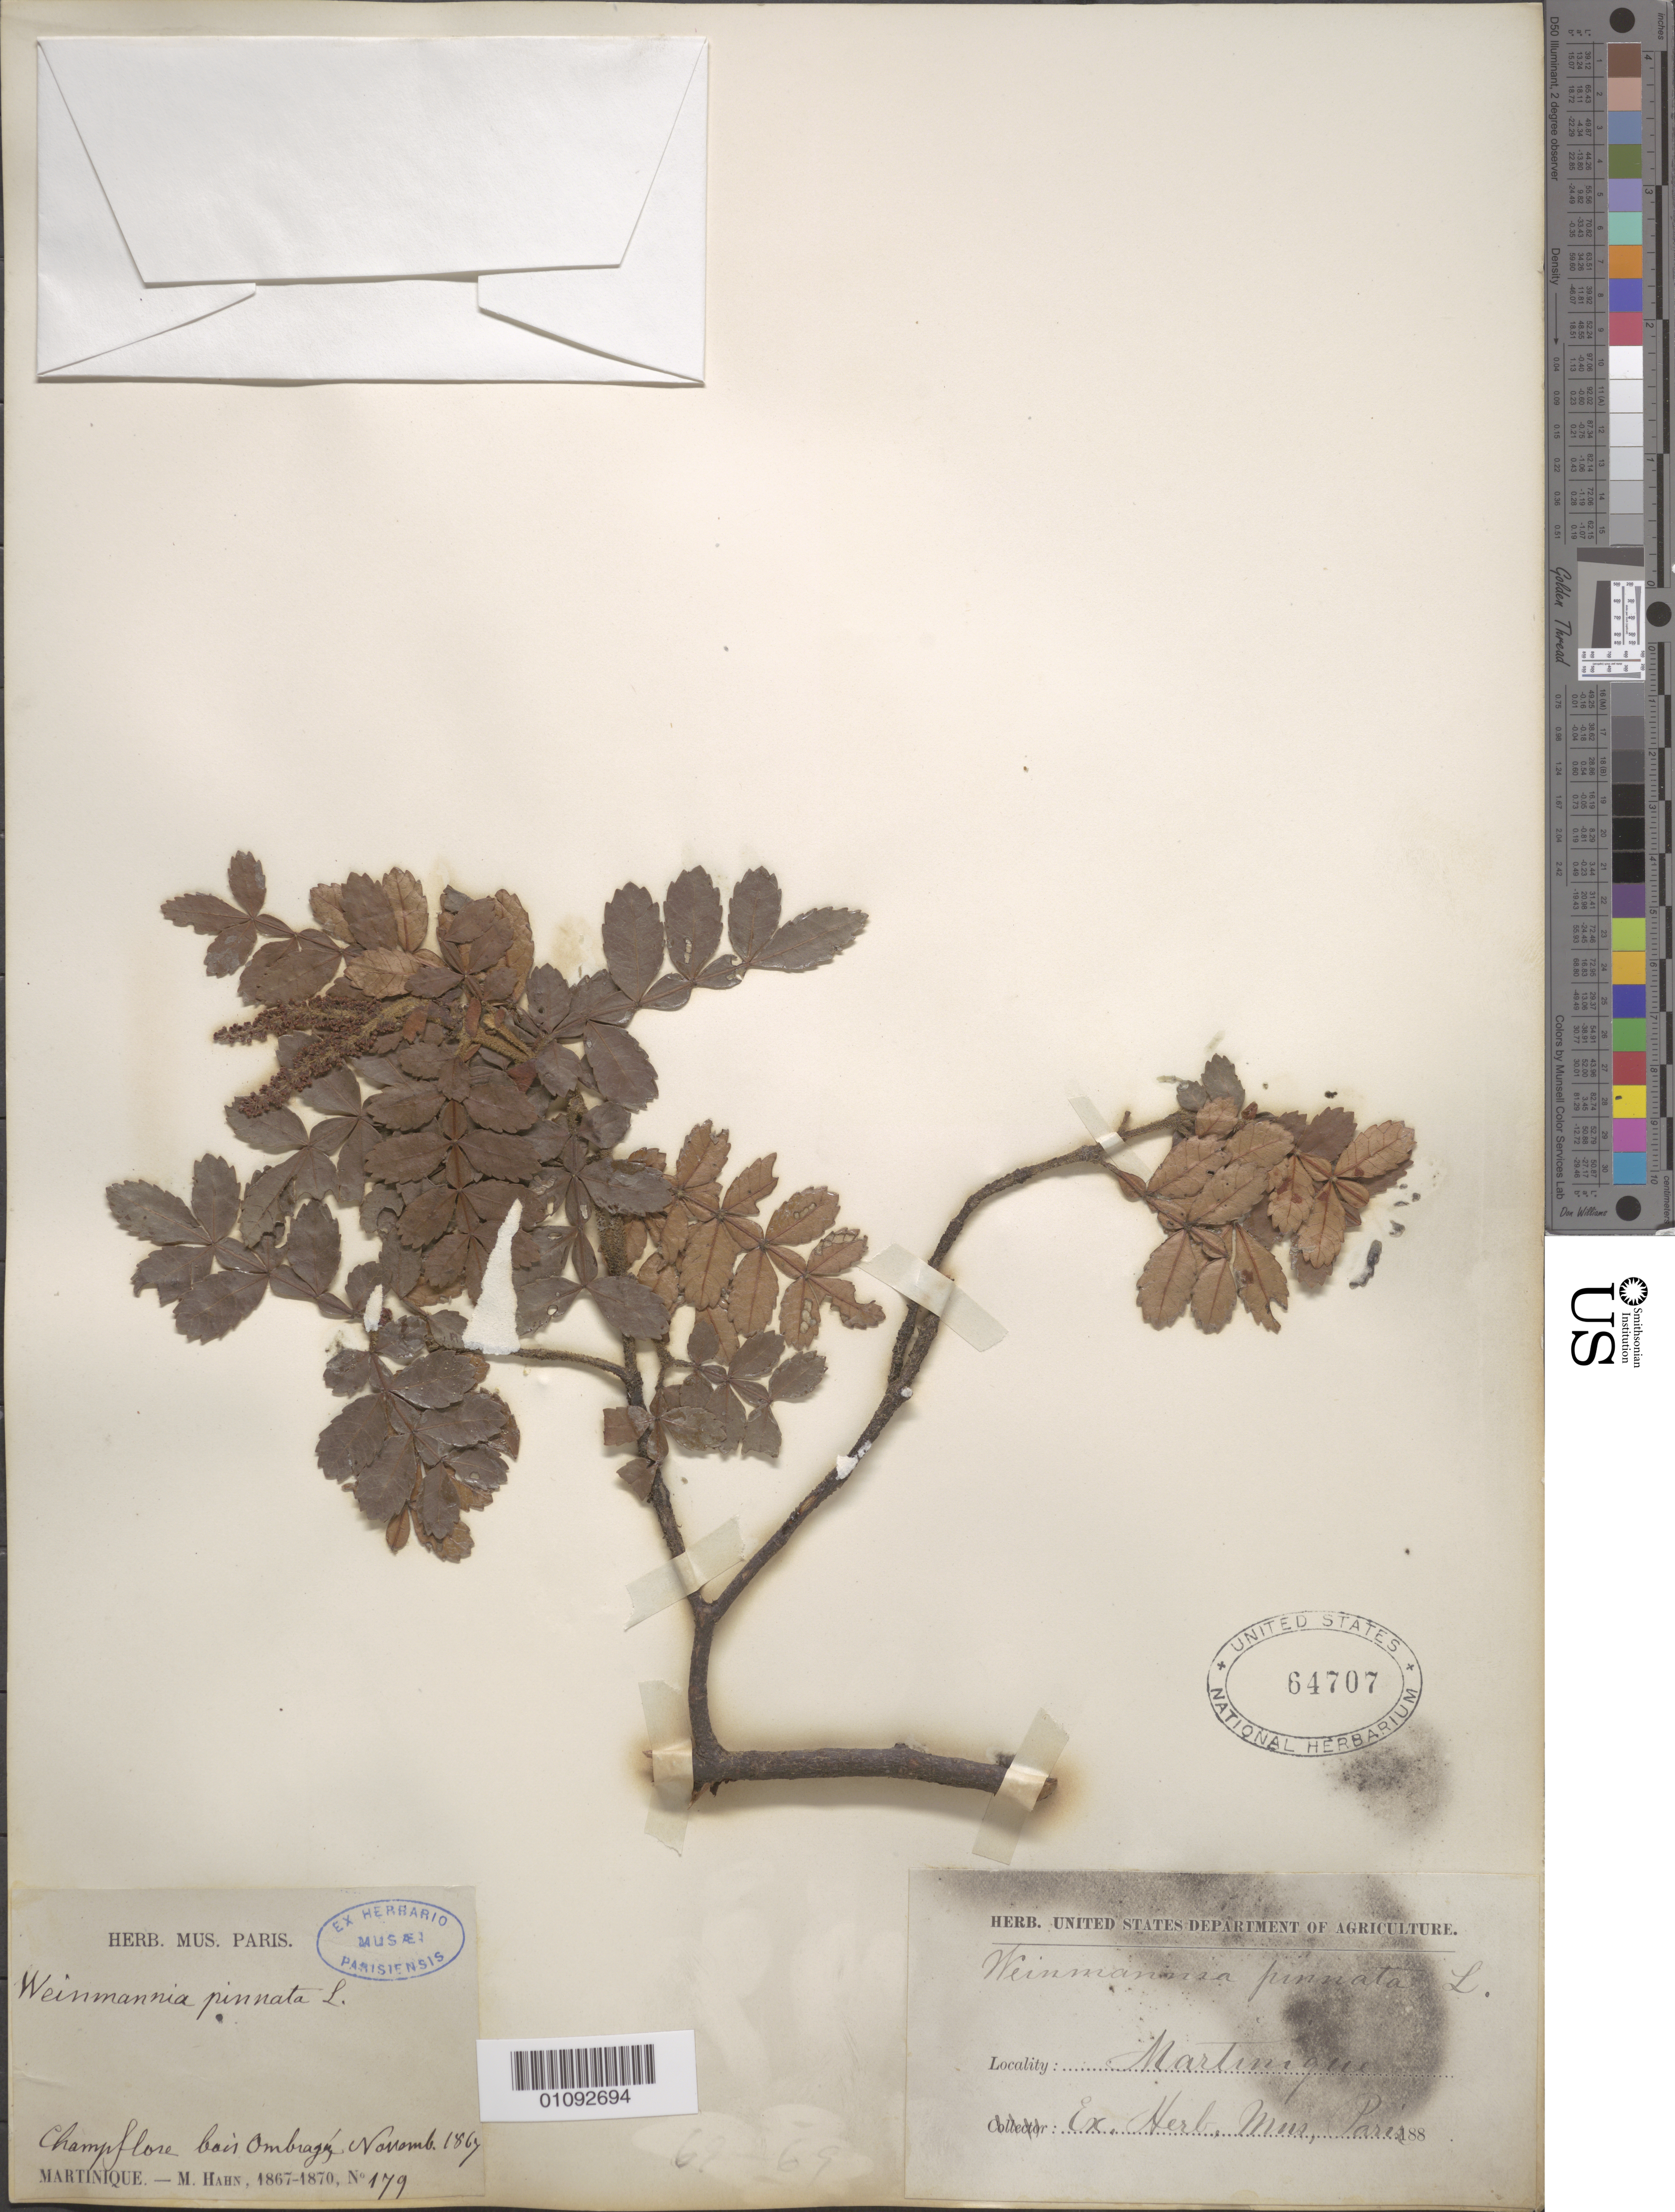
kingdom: Plantae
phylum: Tracheophyta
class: Magnoliopsida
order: Oxalidales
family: Cunoniaceae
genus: Weinmannia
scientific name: Weinmannia pinnata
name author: L.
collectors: M. Hahn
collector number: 179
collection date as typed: Nov 1867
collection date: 1867-11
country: Martinique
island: Martinique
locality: Champflore bois Ombragg(?).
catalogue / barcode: US 64707